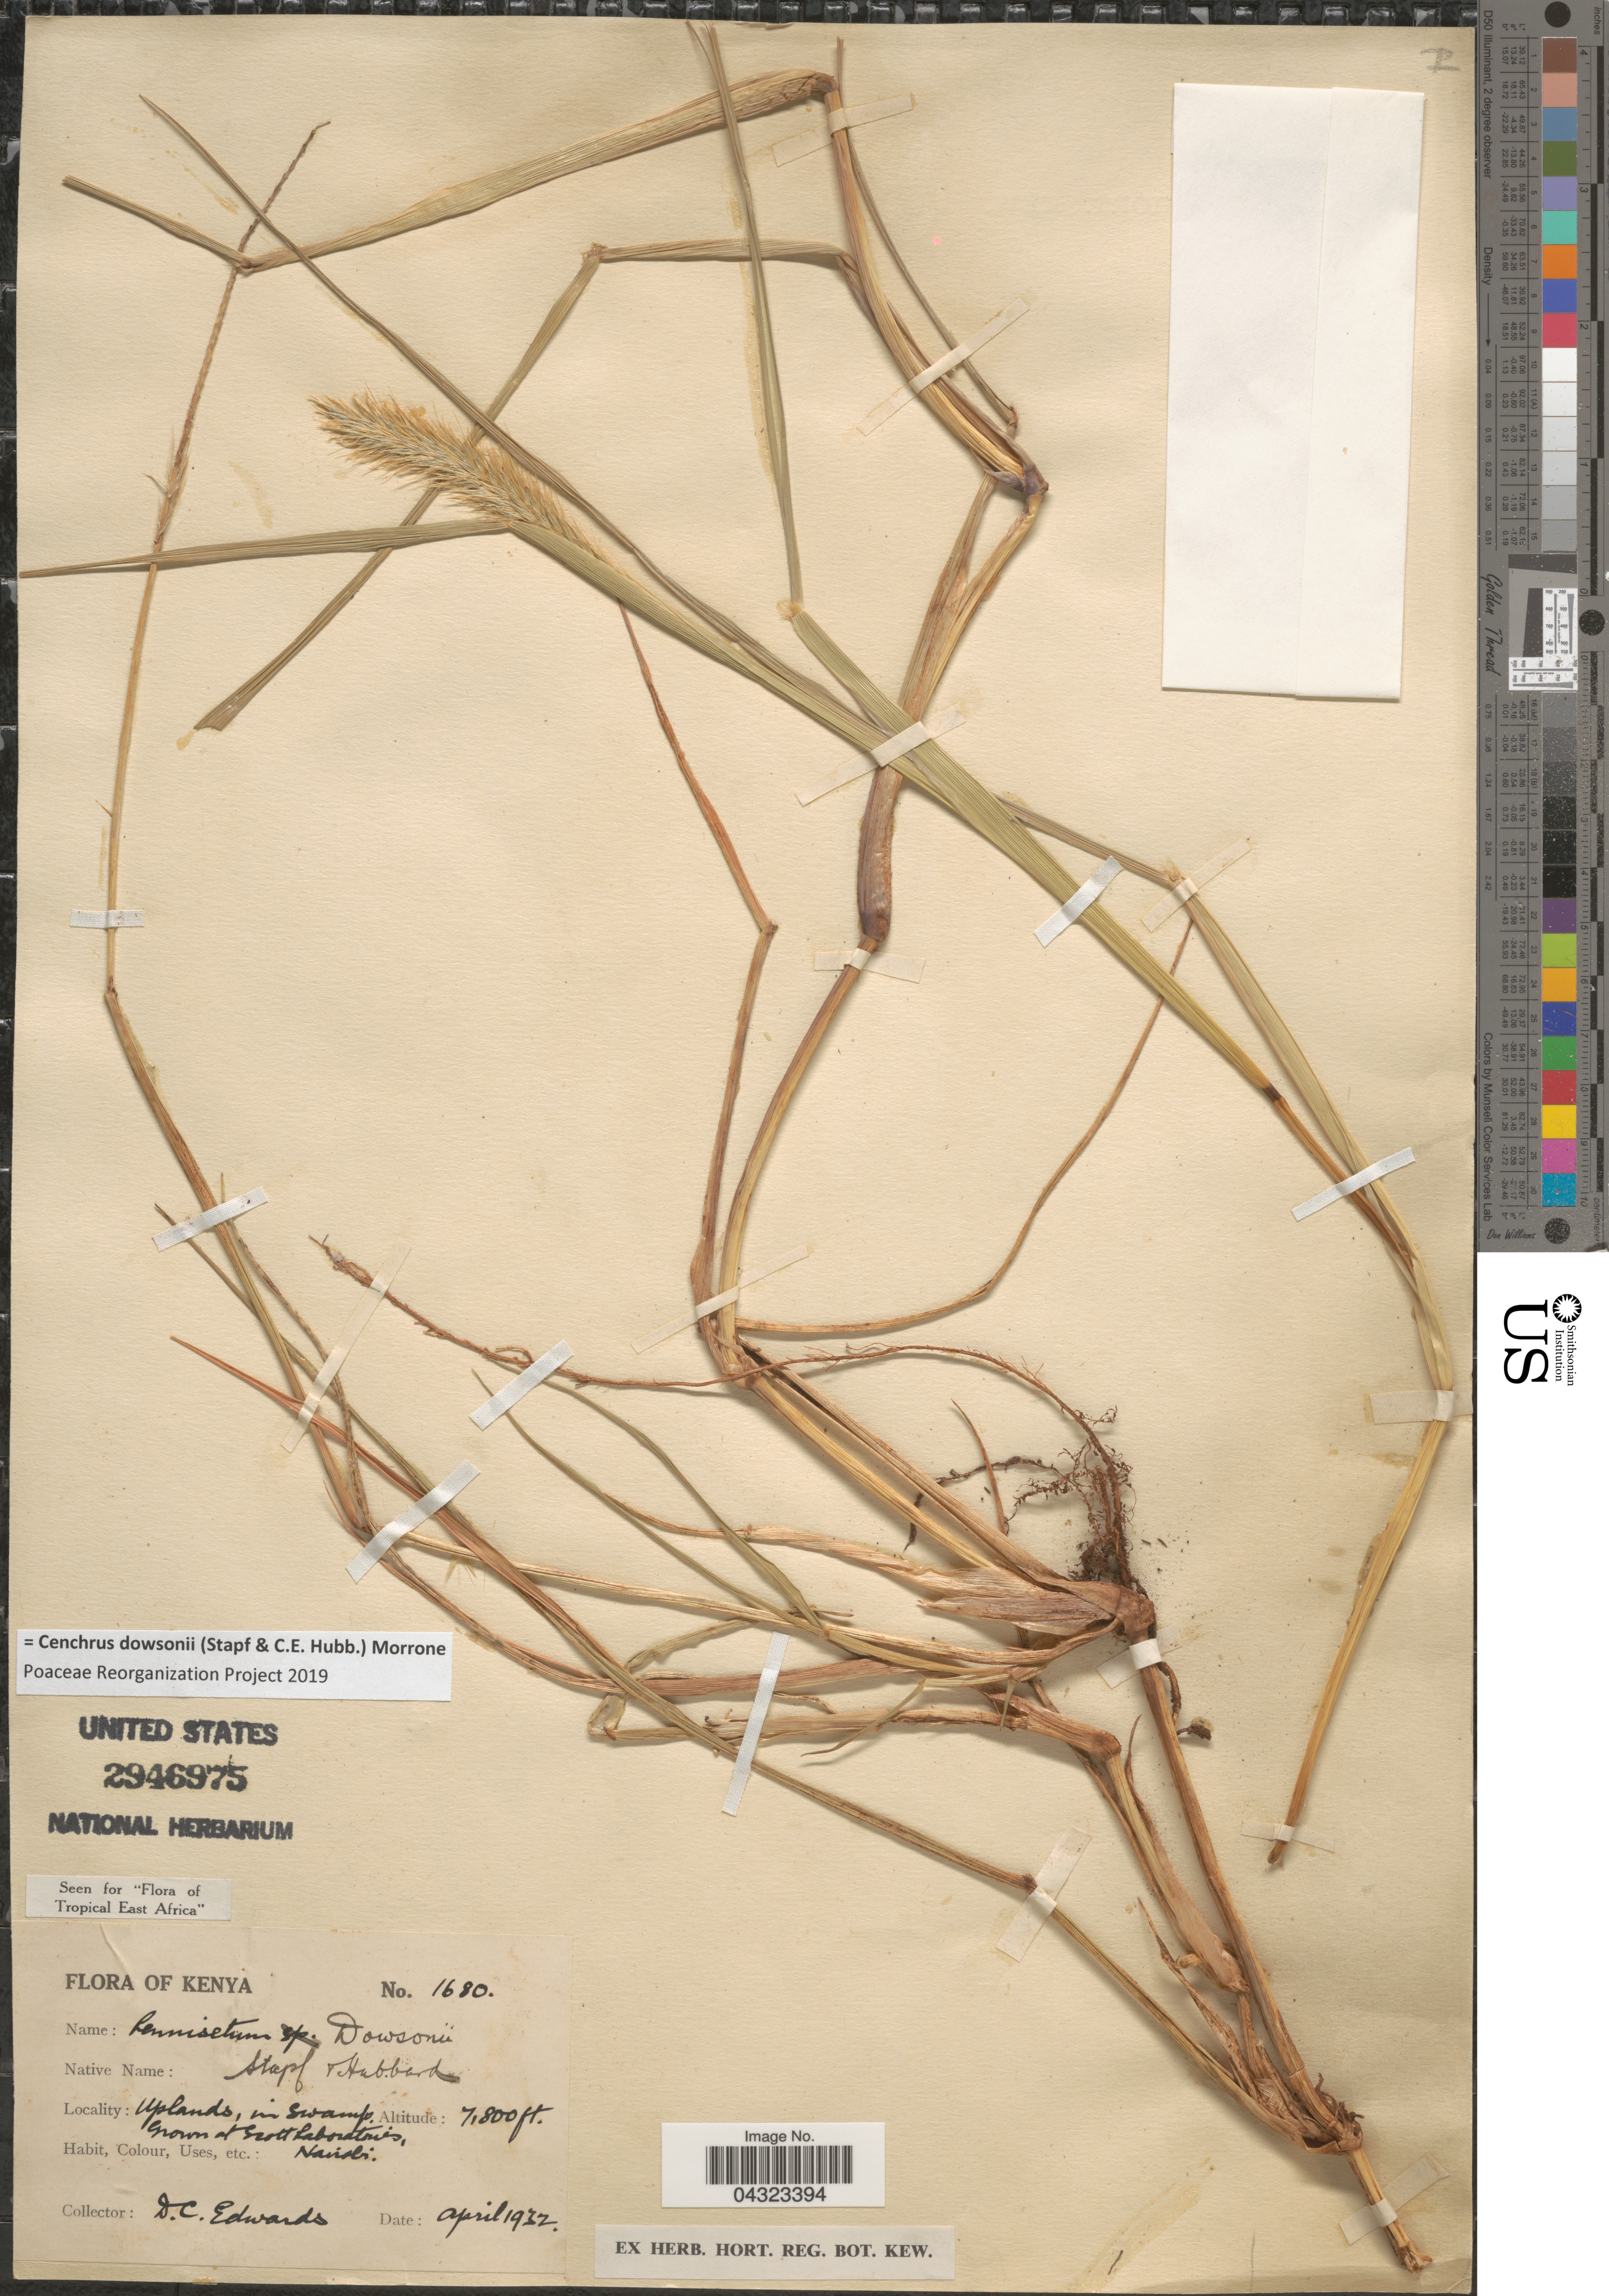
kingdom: Plantae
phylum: Tracheophyta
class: Liliopsida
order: Poales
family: Poaceae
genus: Cenchrus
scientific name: Cenchrus dowsonii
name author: (Stapf & C. E. Hubb.) Morrone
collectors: D. Edwards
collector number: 1680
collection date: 1932-04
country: Kenya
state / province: Nairobi Area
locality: Uplands, in swamp. Grown at Scott Laboratories, Nairobi.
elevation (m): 2377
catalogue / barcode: US 2946975